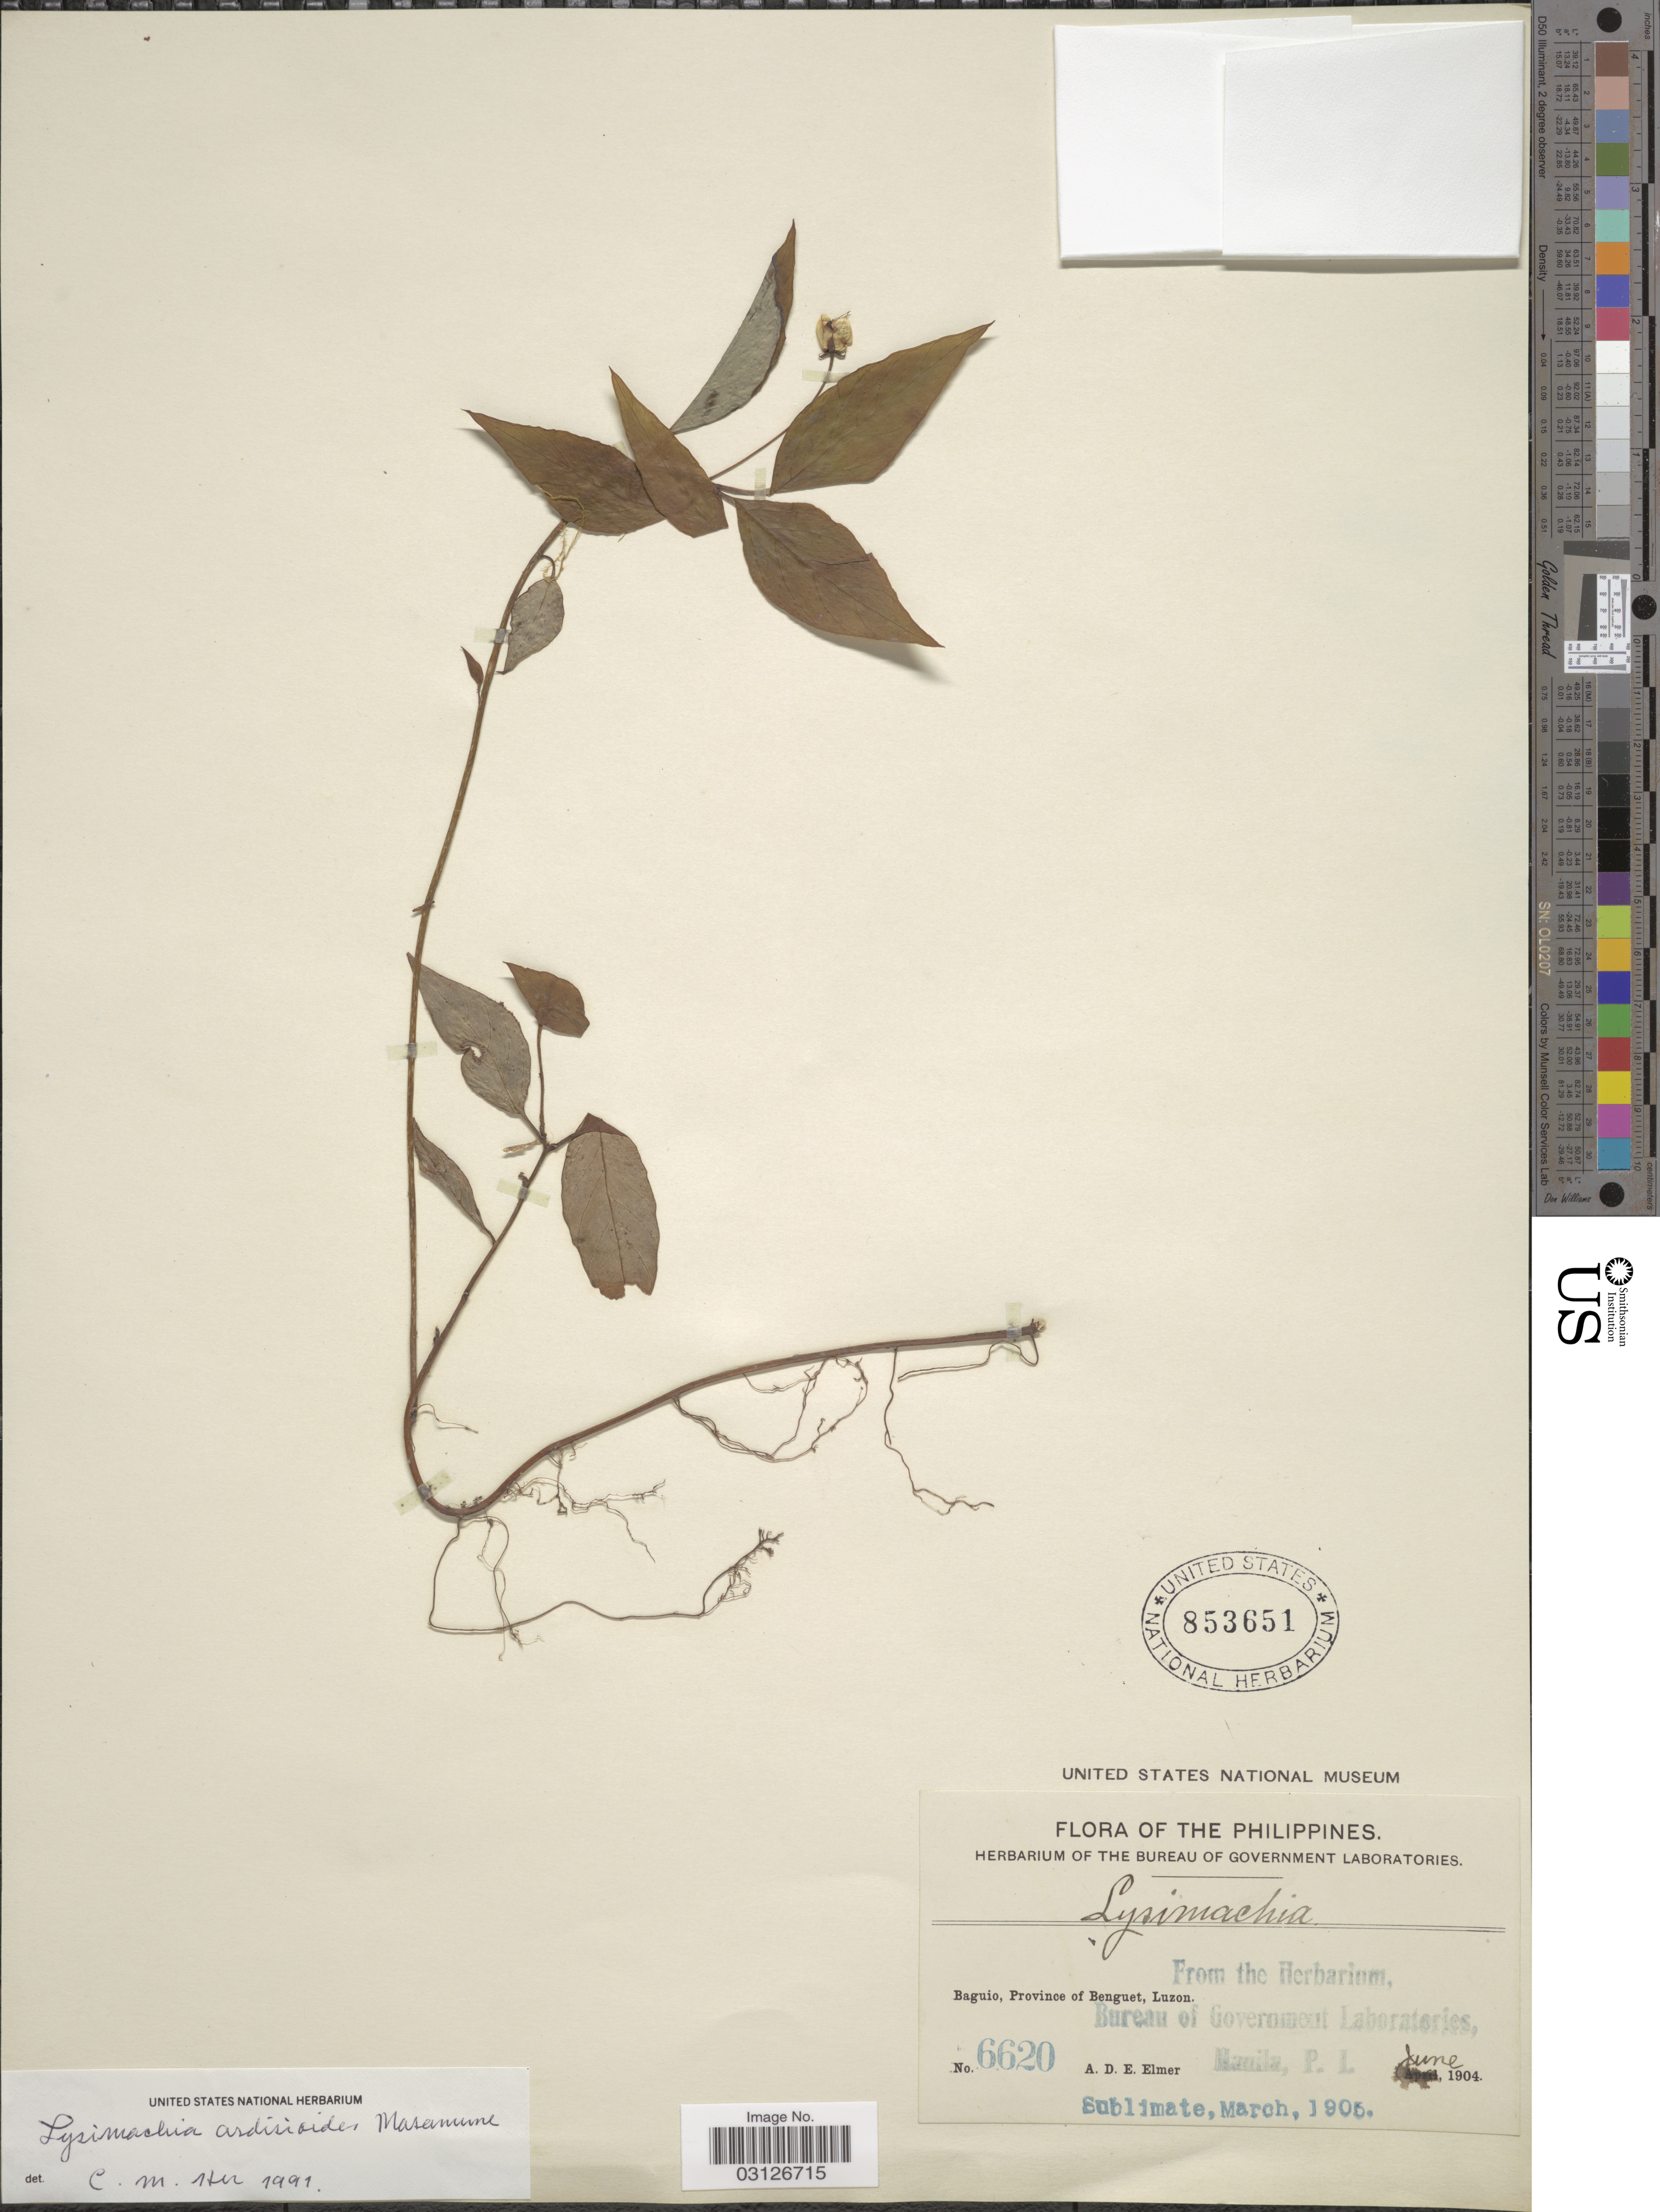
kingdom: Plantae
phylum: Tracheophyta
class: Magnoliopsida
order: Ericales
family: Primulaceae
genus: Lysimachia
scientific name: Lysimachia ardisioides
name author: Masam.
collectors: A. D. E. Elmer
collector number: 6620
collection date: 1905-03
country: Philippines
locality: Baguio, Province of Benguet, Luzon.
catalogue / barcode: US 853651